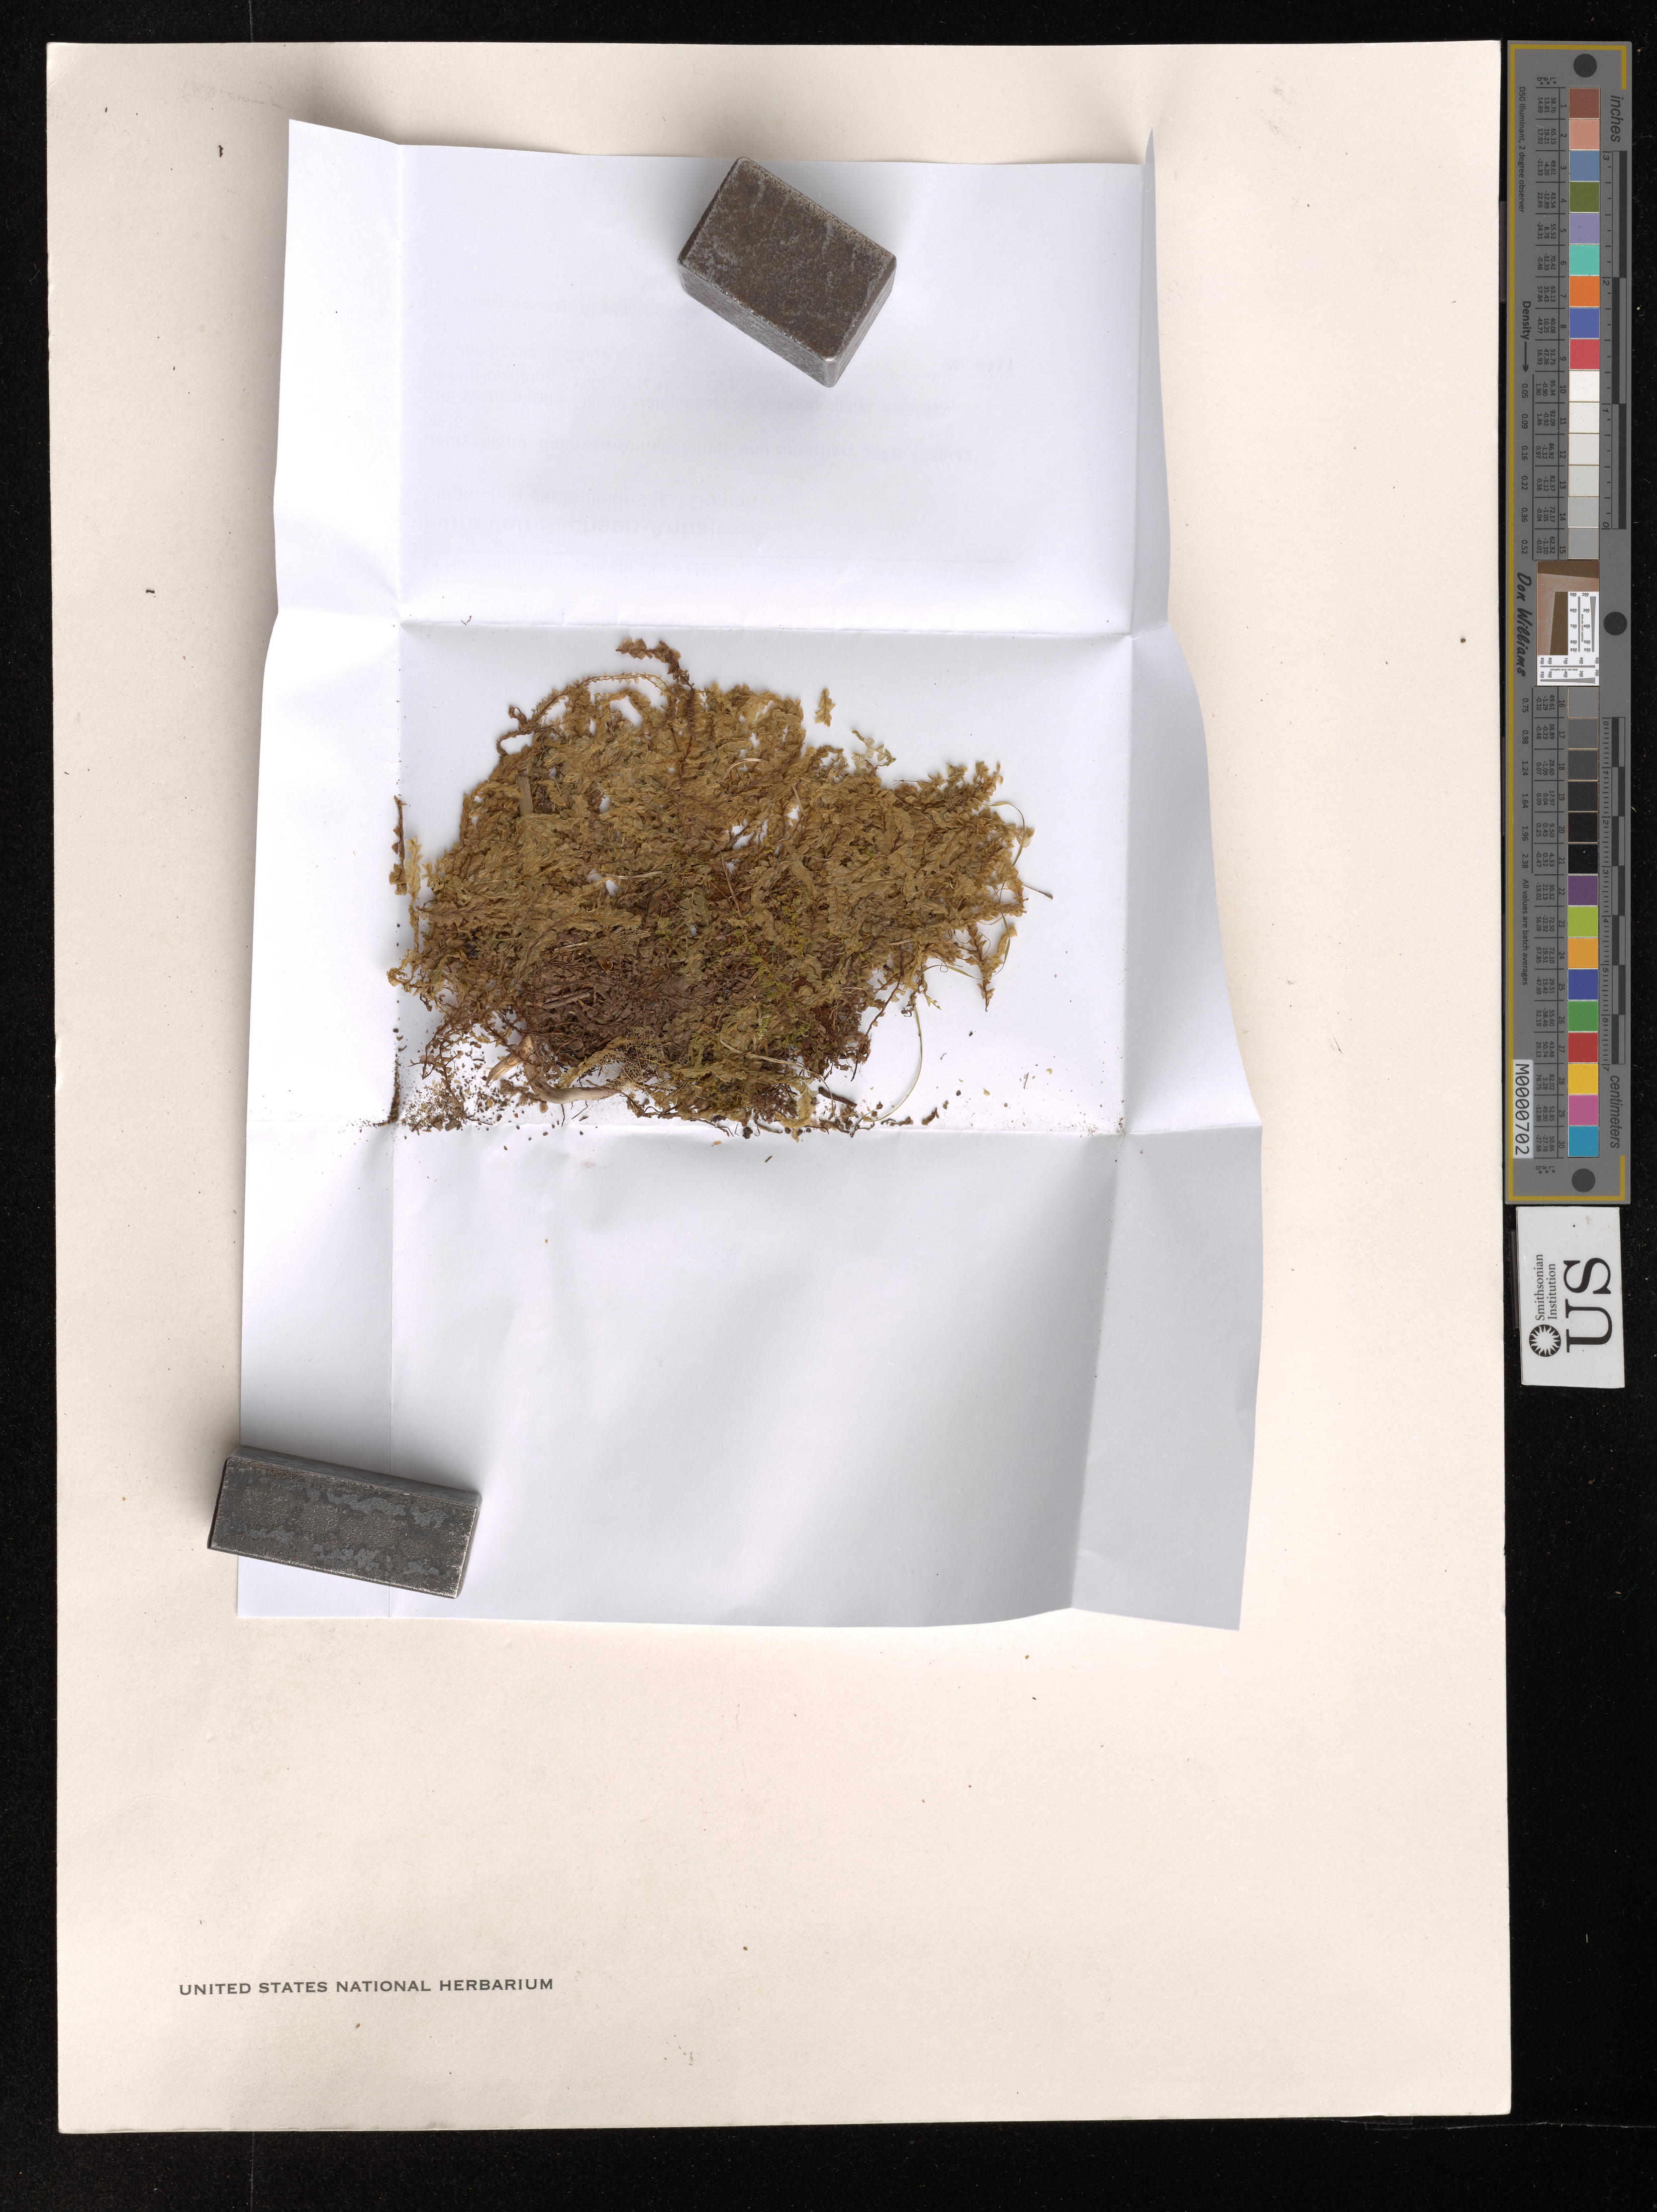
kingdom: Plantae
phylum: Marchantiophyta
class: Jungermanniopsida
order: Jungermanniales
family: Plagiochilaceae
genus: Plagiochila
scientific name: Plagiochila asplenioides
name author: (L.) Dumort.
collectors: J. Eckstein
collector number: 8411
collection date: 2010-09-25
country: Germany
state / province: Sachsen-Anhalt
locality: Mittel- und Unterharz. MTB:4230/42. MF:5. SSE Wernigerode, Oberer Hahnenkopf bei Susenburg. (Potsdam).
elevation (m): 410